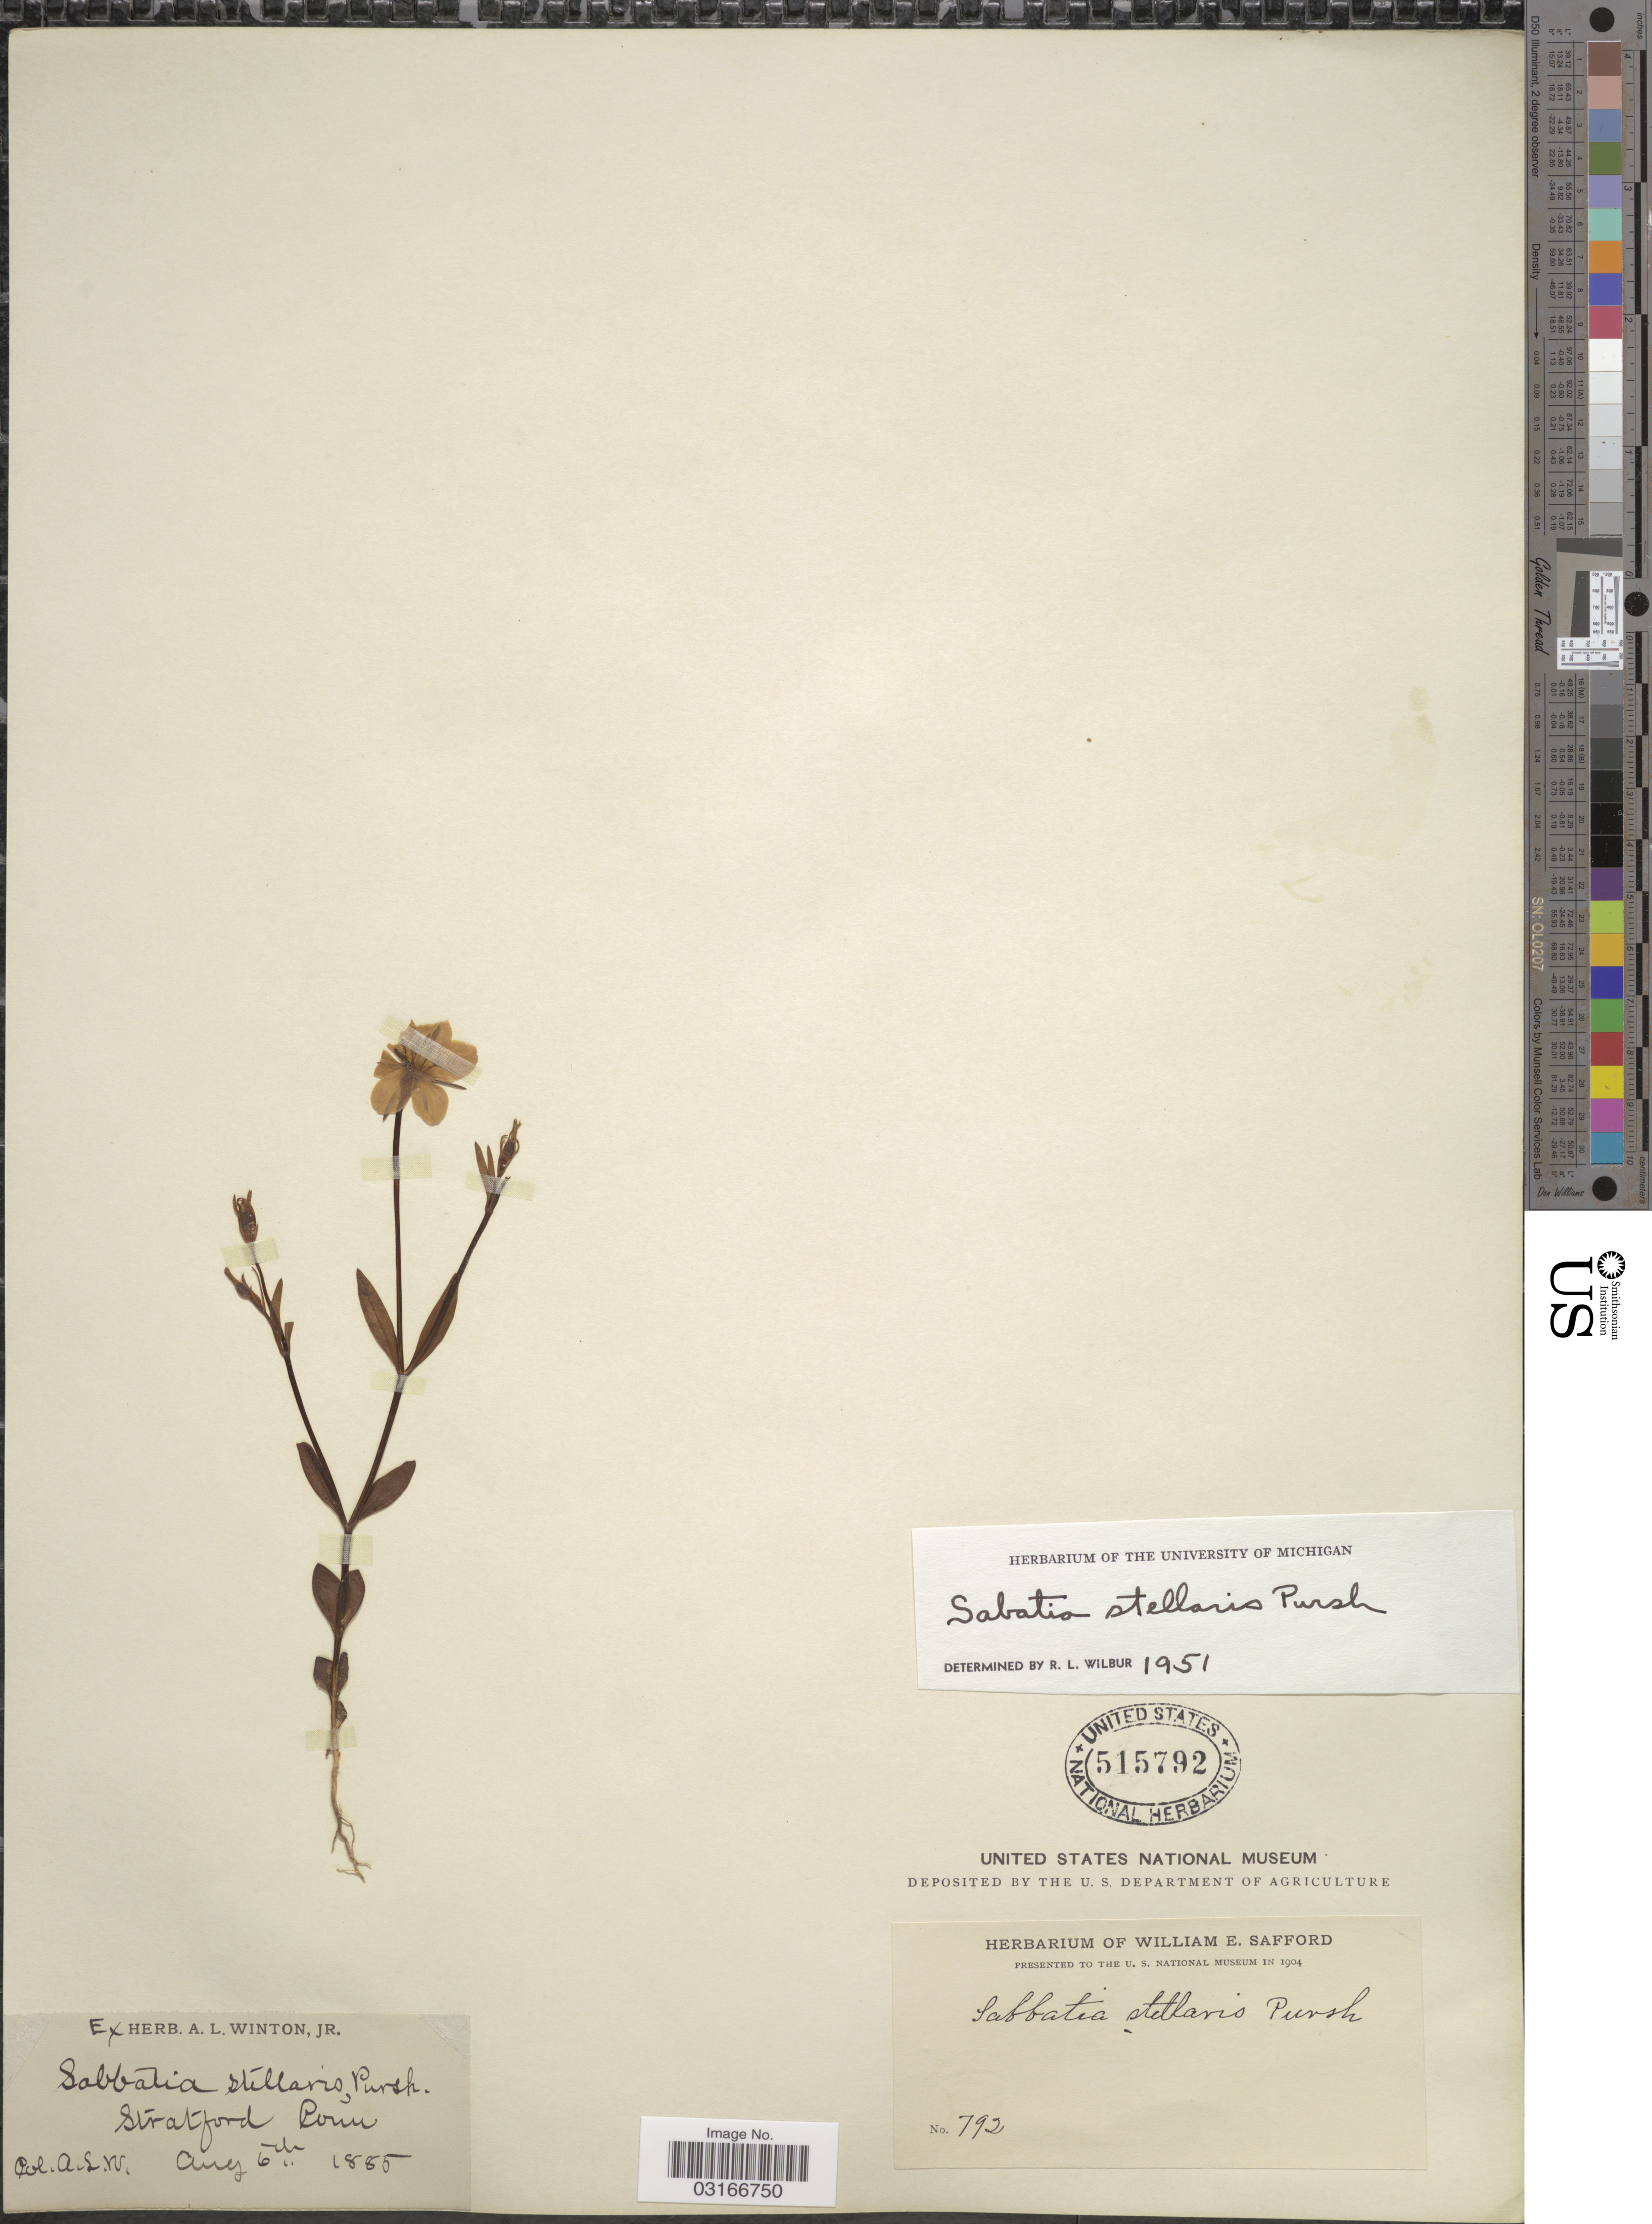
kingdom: Plantae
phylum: Tracheophyta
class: Magnoliopsida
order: Gentianales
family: Gentianaceae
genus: Sabatia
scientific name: Sabatia stellaris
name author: Pursh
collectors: A. Winton Jr.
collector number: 792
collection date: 1885-08-06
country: United States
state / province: Connecticut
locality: Stratford Conn.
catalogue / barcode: US 515792